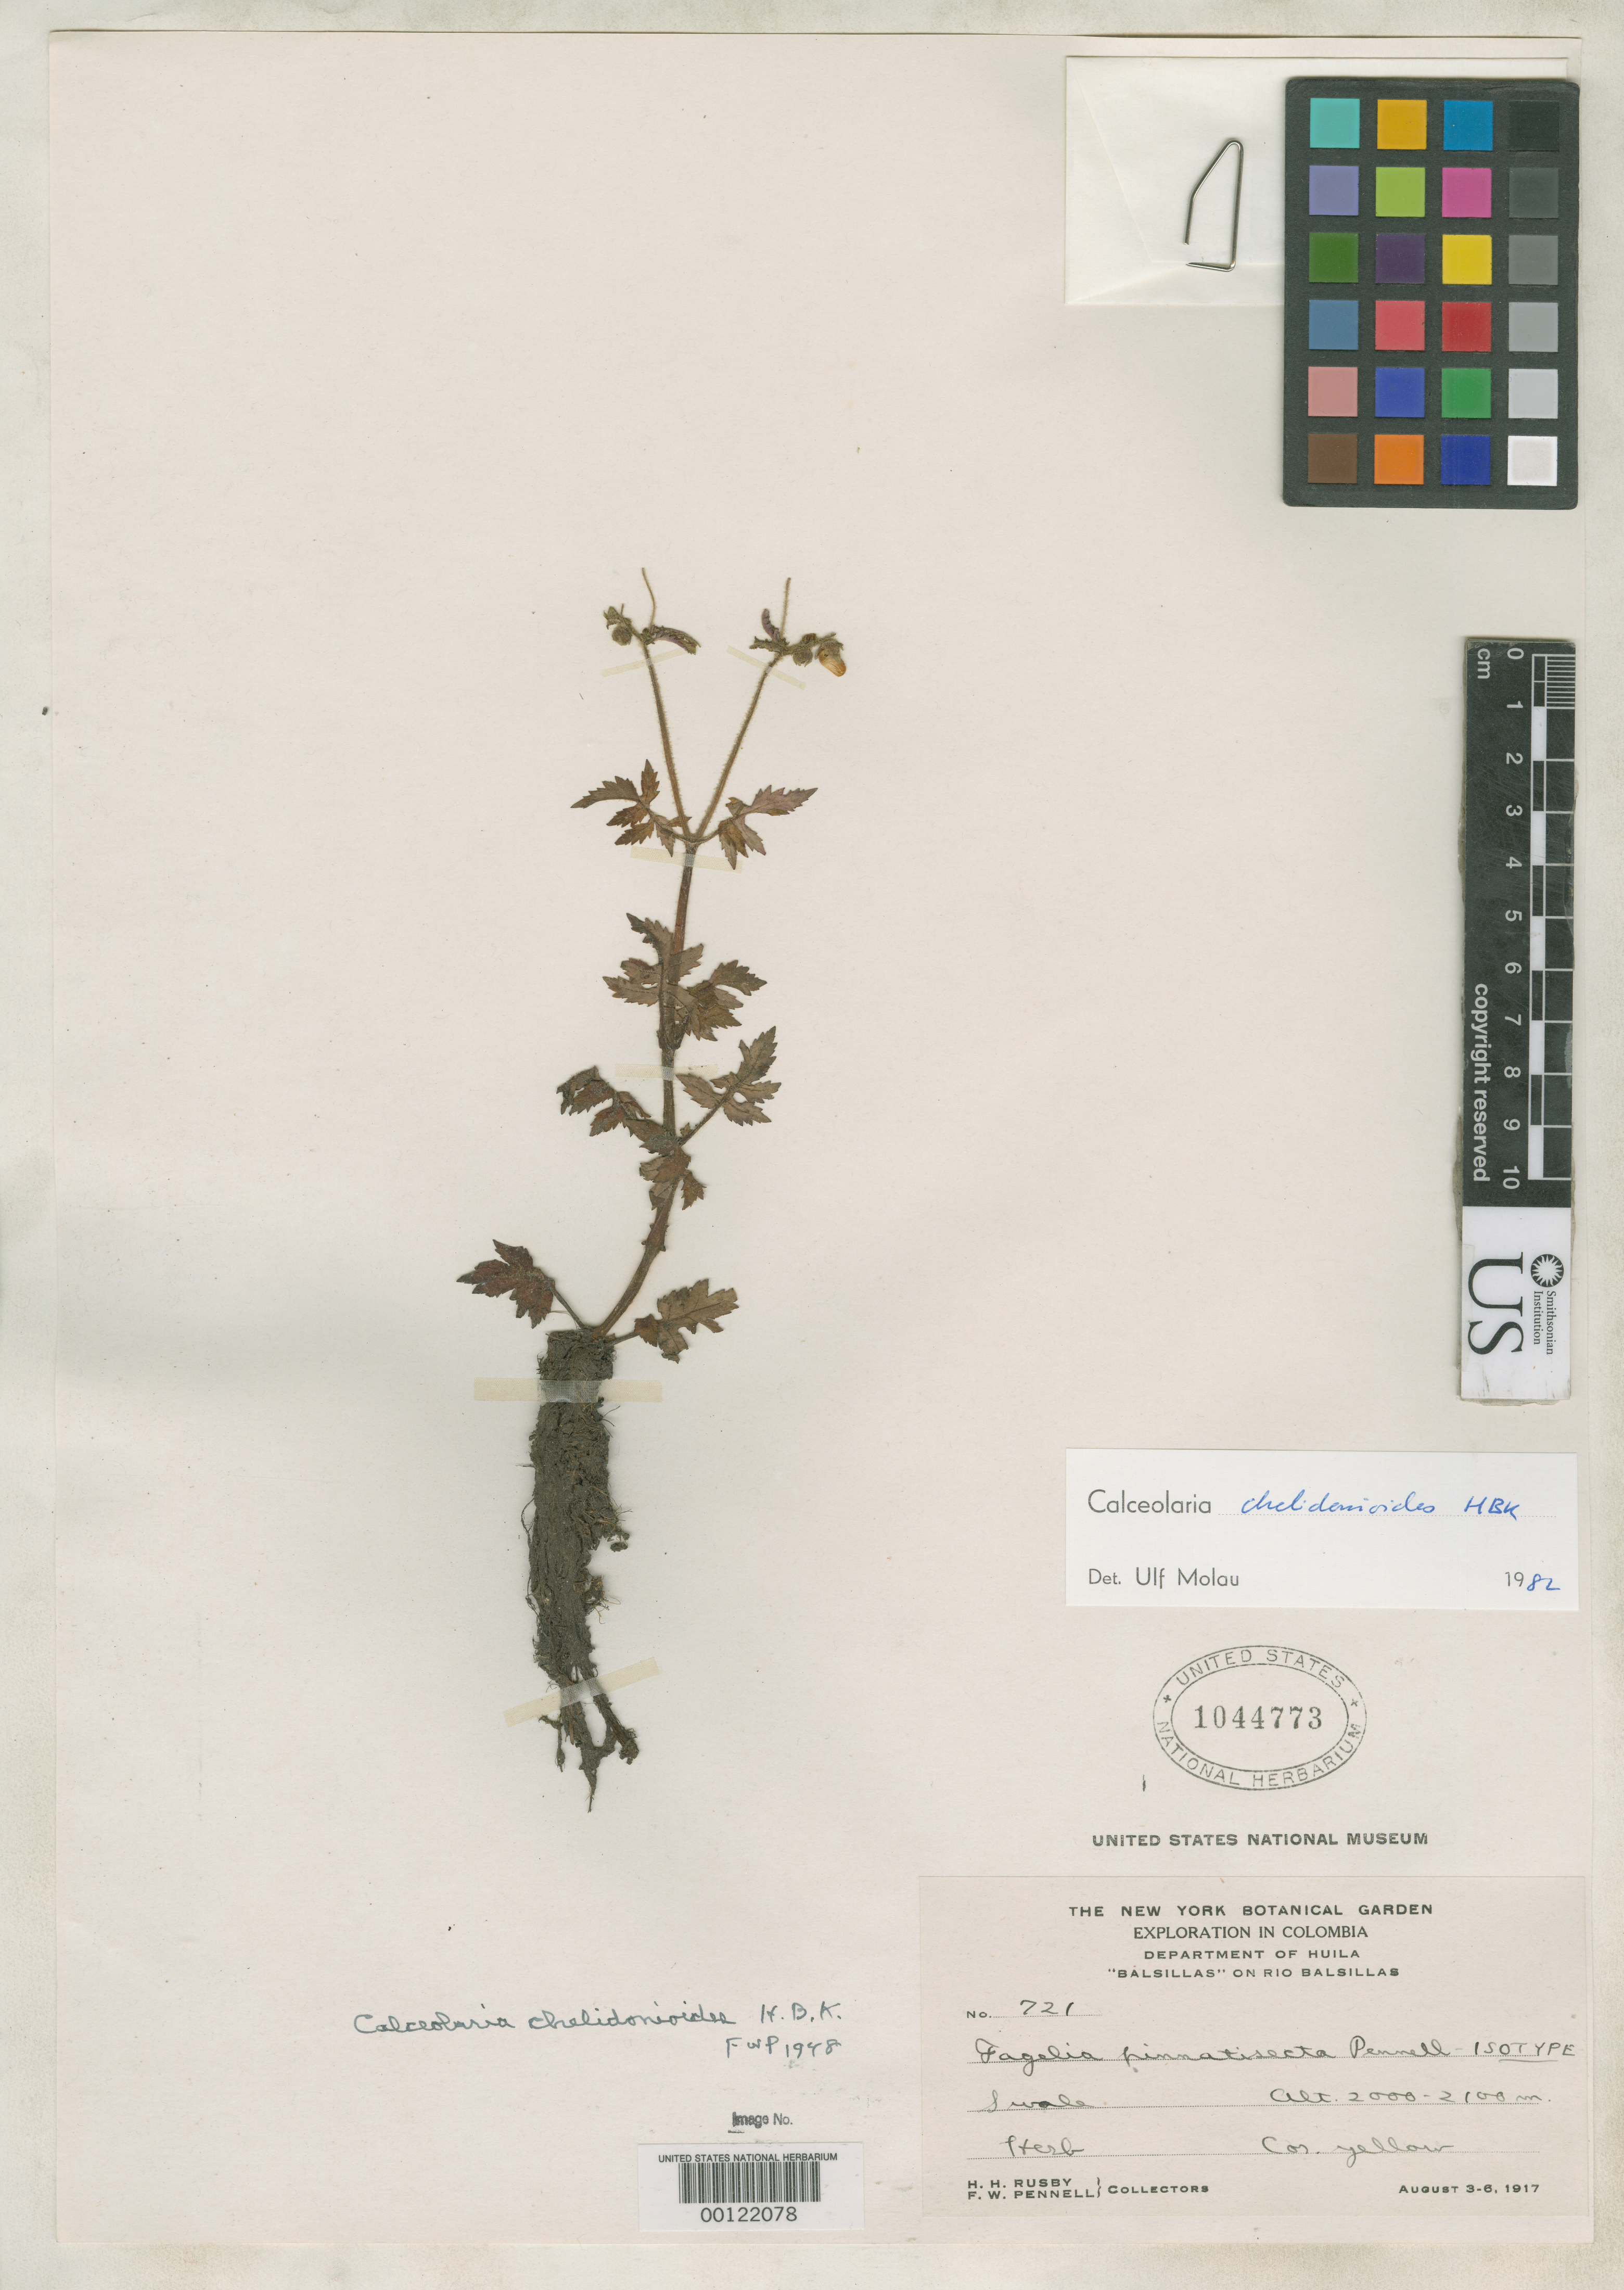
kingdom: Plantae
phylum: Tracheophyta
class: Magnoliopsida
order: Lamiales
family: Calceolariaceae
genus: Fagelia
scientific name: Fagelia pinnatisecta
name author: Pennell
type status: Isotype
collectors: H. H. Rusby & F. W. Pennell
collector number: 721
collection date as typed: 03 Aug 1917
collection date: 1917-08-03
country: Colombia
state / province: Huila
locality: Rio Balsillas ("Balsillas").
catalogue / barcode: US 1044773